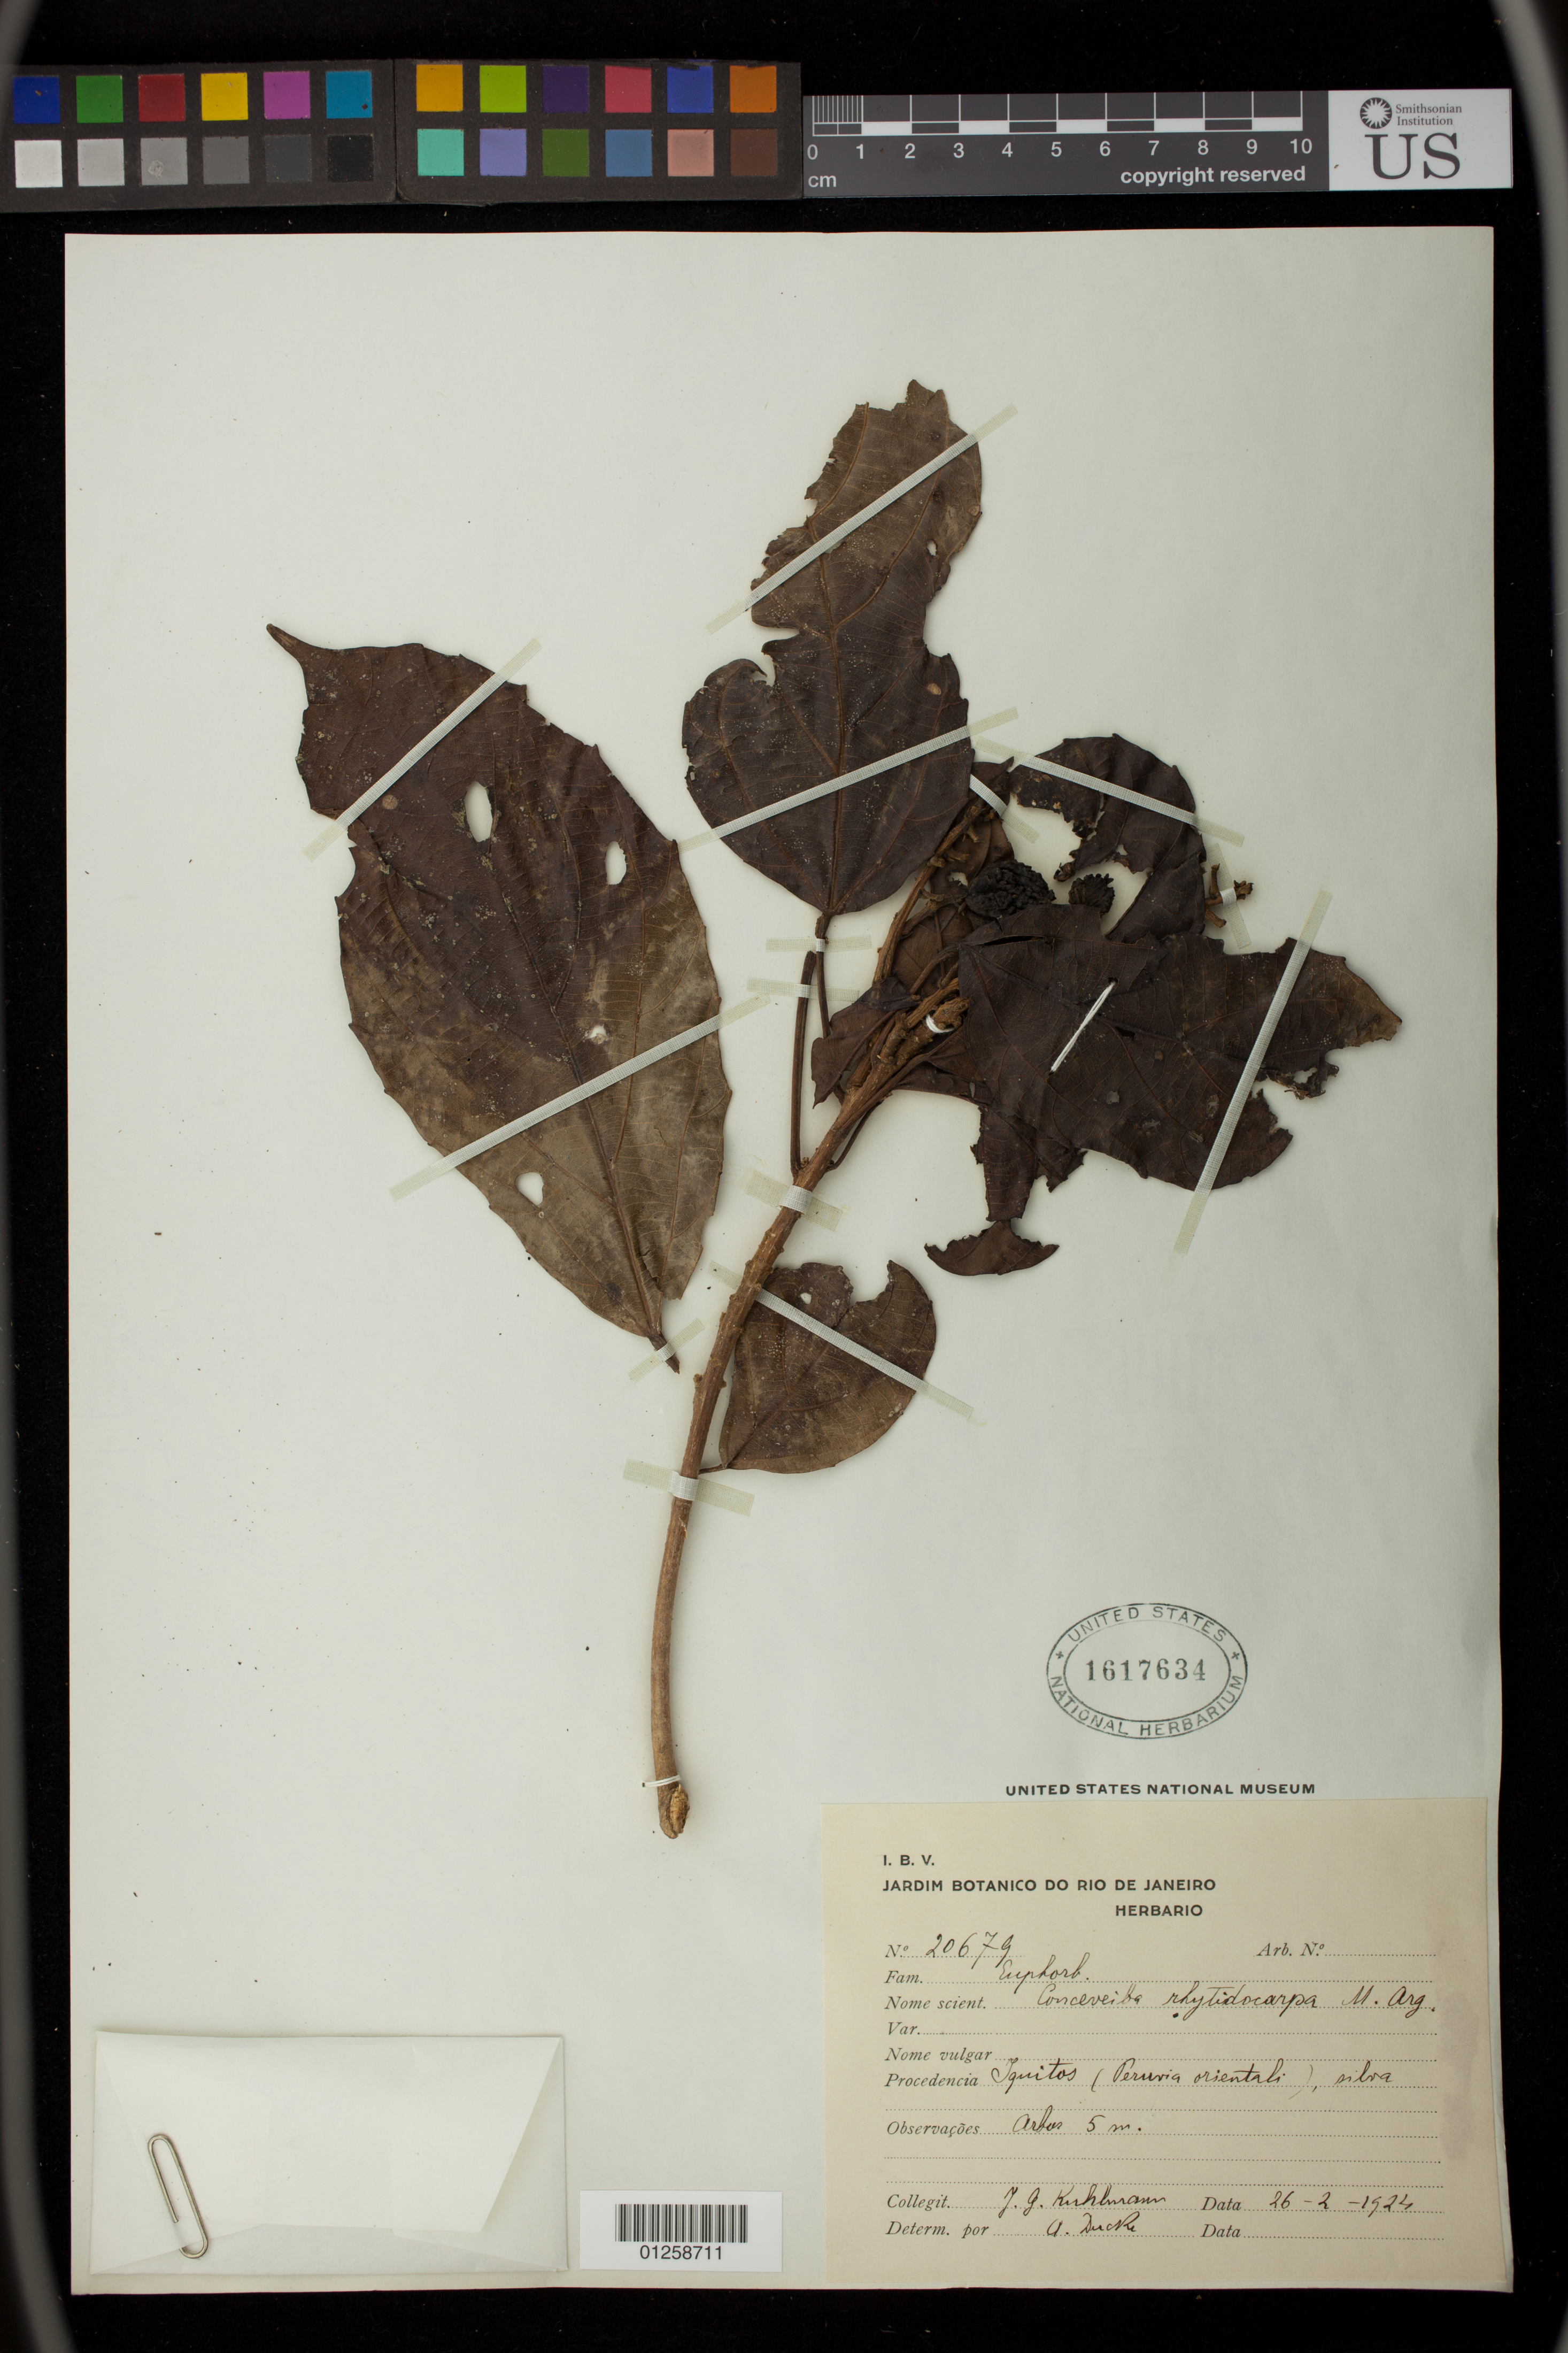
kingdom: Plantae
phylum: Tracheophyta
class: Magnoliopsida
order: Malpighiales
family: Euphorbiaceae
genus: Conceveiba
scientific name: Conceveiba rhytidocarpa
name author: Müll. Arg.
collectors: J. G. Kuhlmann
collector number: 20674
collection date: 1924-02-26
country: Peru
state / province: Loreto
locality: Iquitos (Peruvia orientali) silva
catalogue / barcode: US 1617634